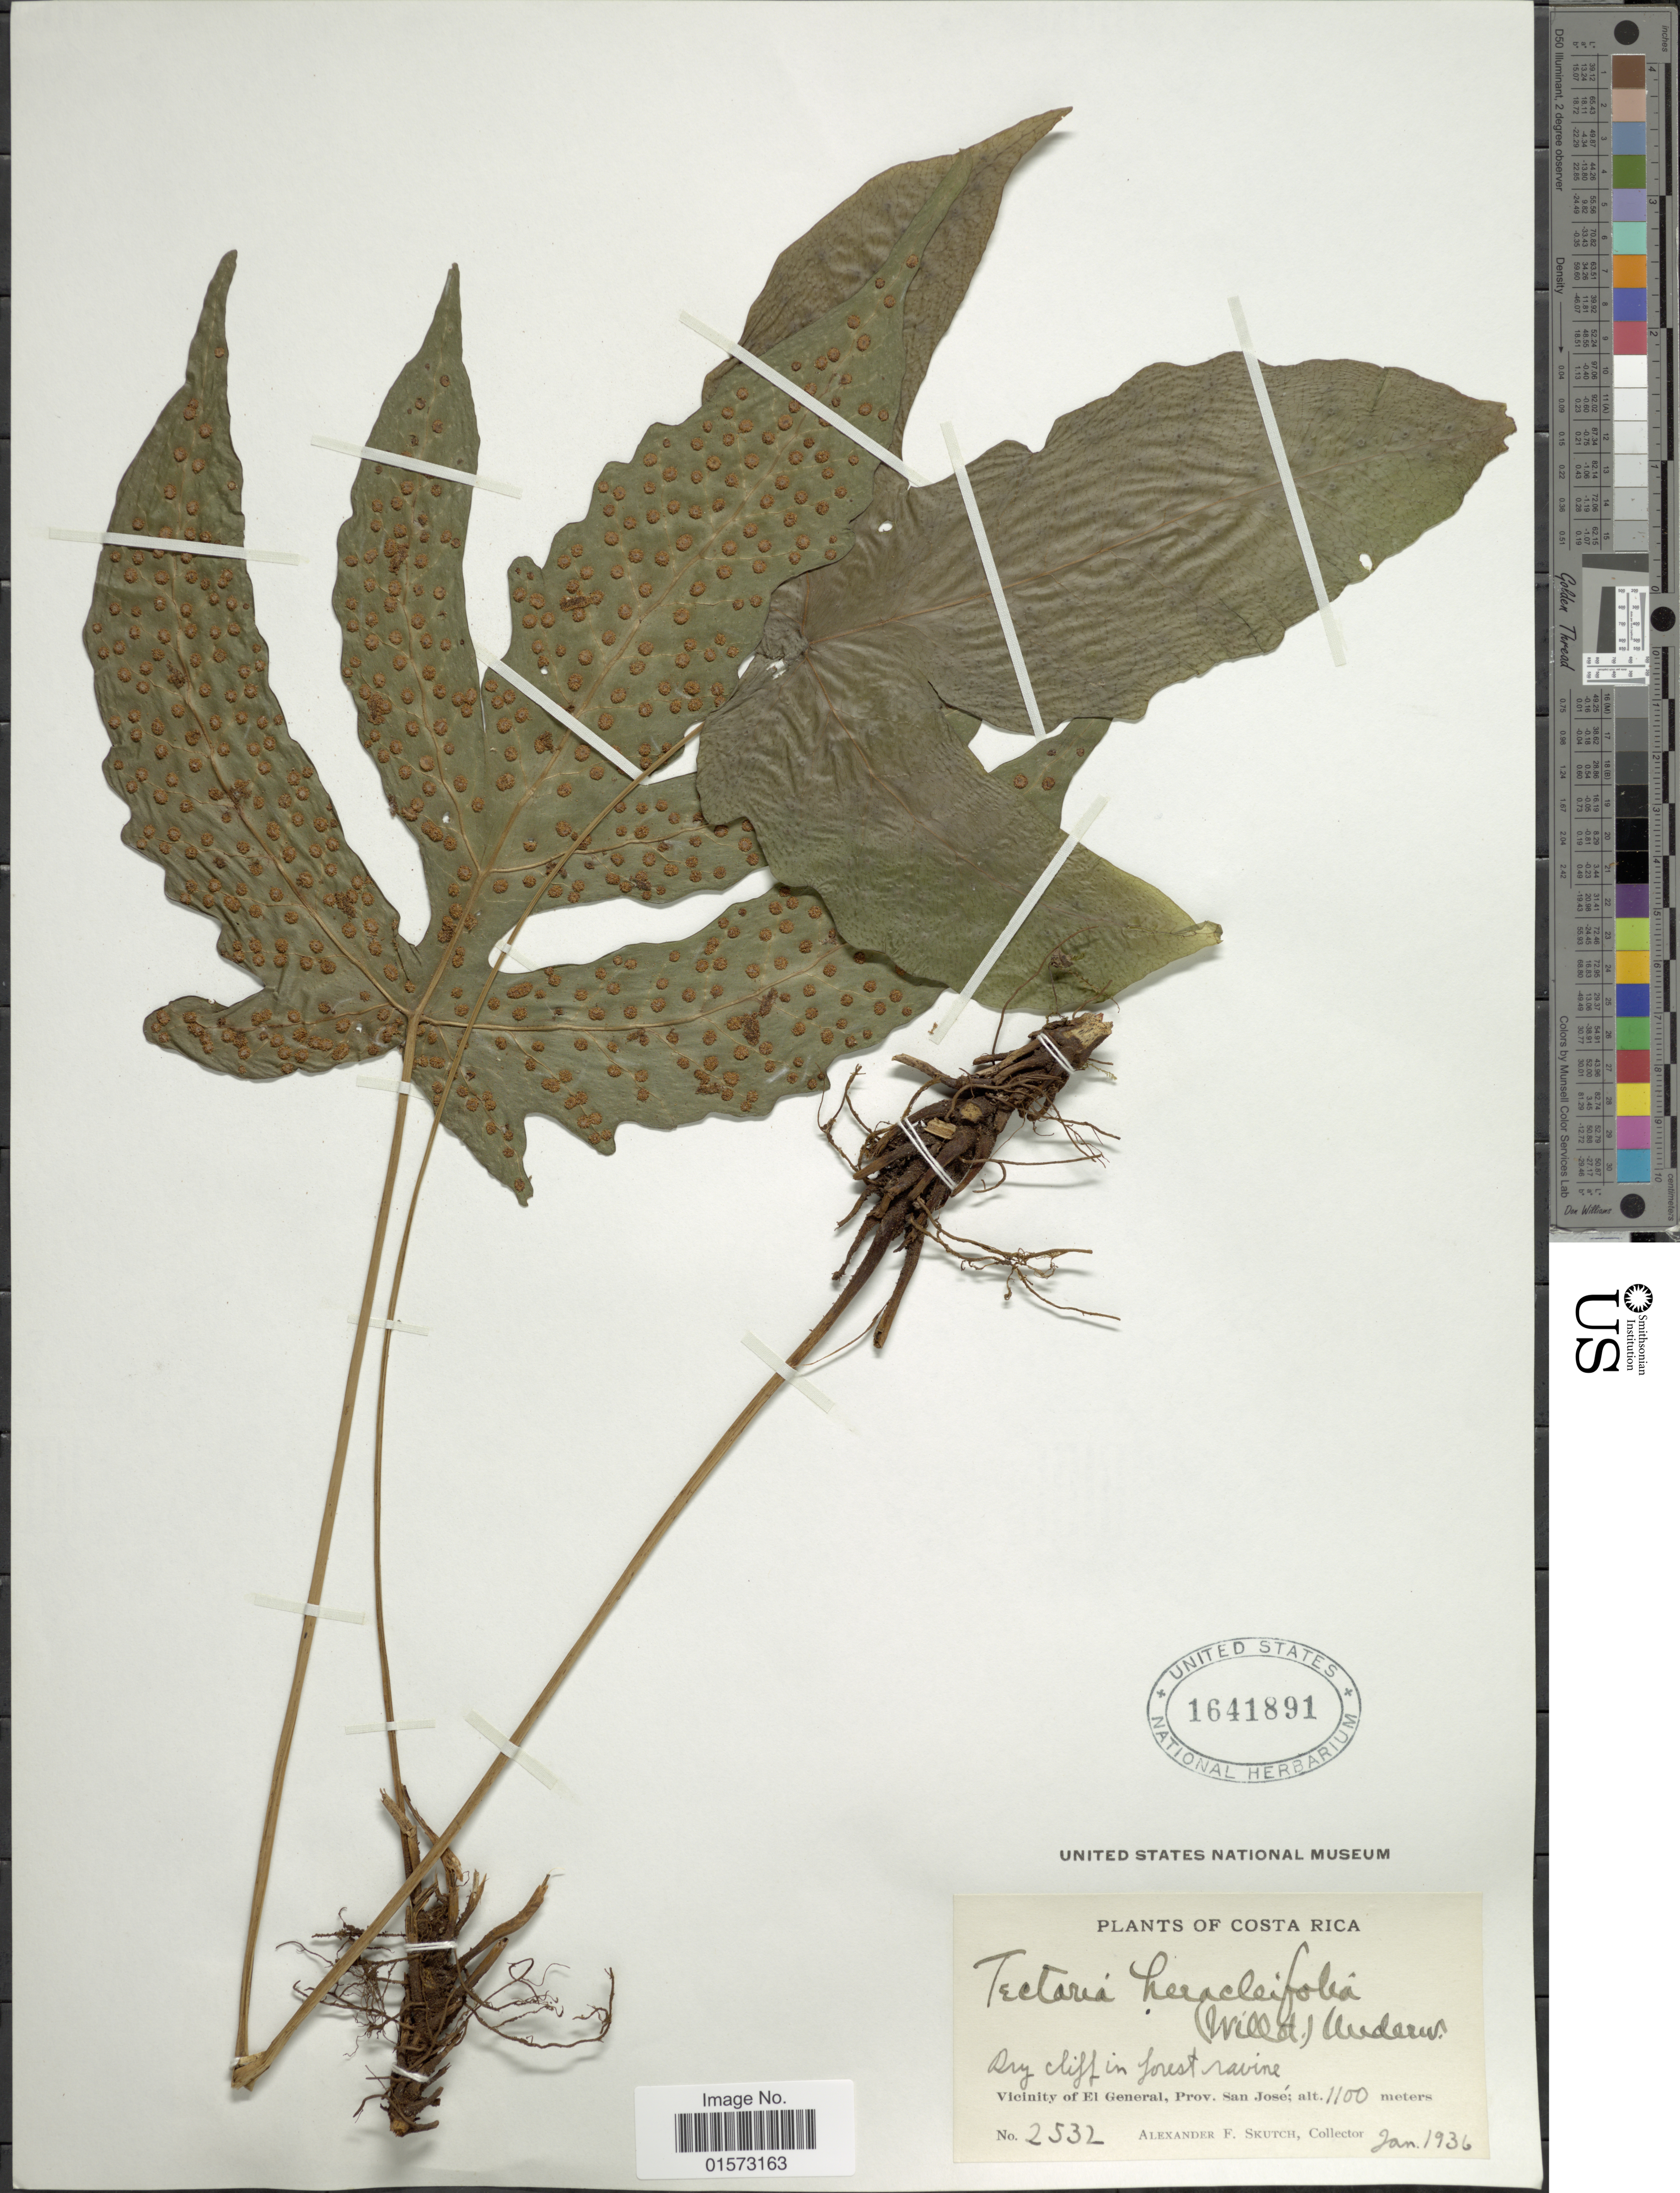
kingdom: Plantae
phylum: Tracheophyta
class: Polypodiopsida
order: Polypodiales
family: Tectariaceae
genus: Tectaria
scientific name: Tectaria heracleifolia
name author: (Willd.) Underw.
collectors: A. F. Skutch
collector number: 2532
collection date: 1936-01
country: Costa Rica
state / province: San José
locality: Vicinity of El General: Prov. San Jose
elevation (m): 1100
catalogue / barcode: US 1641891